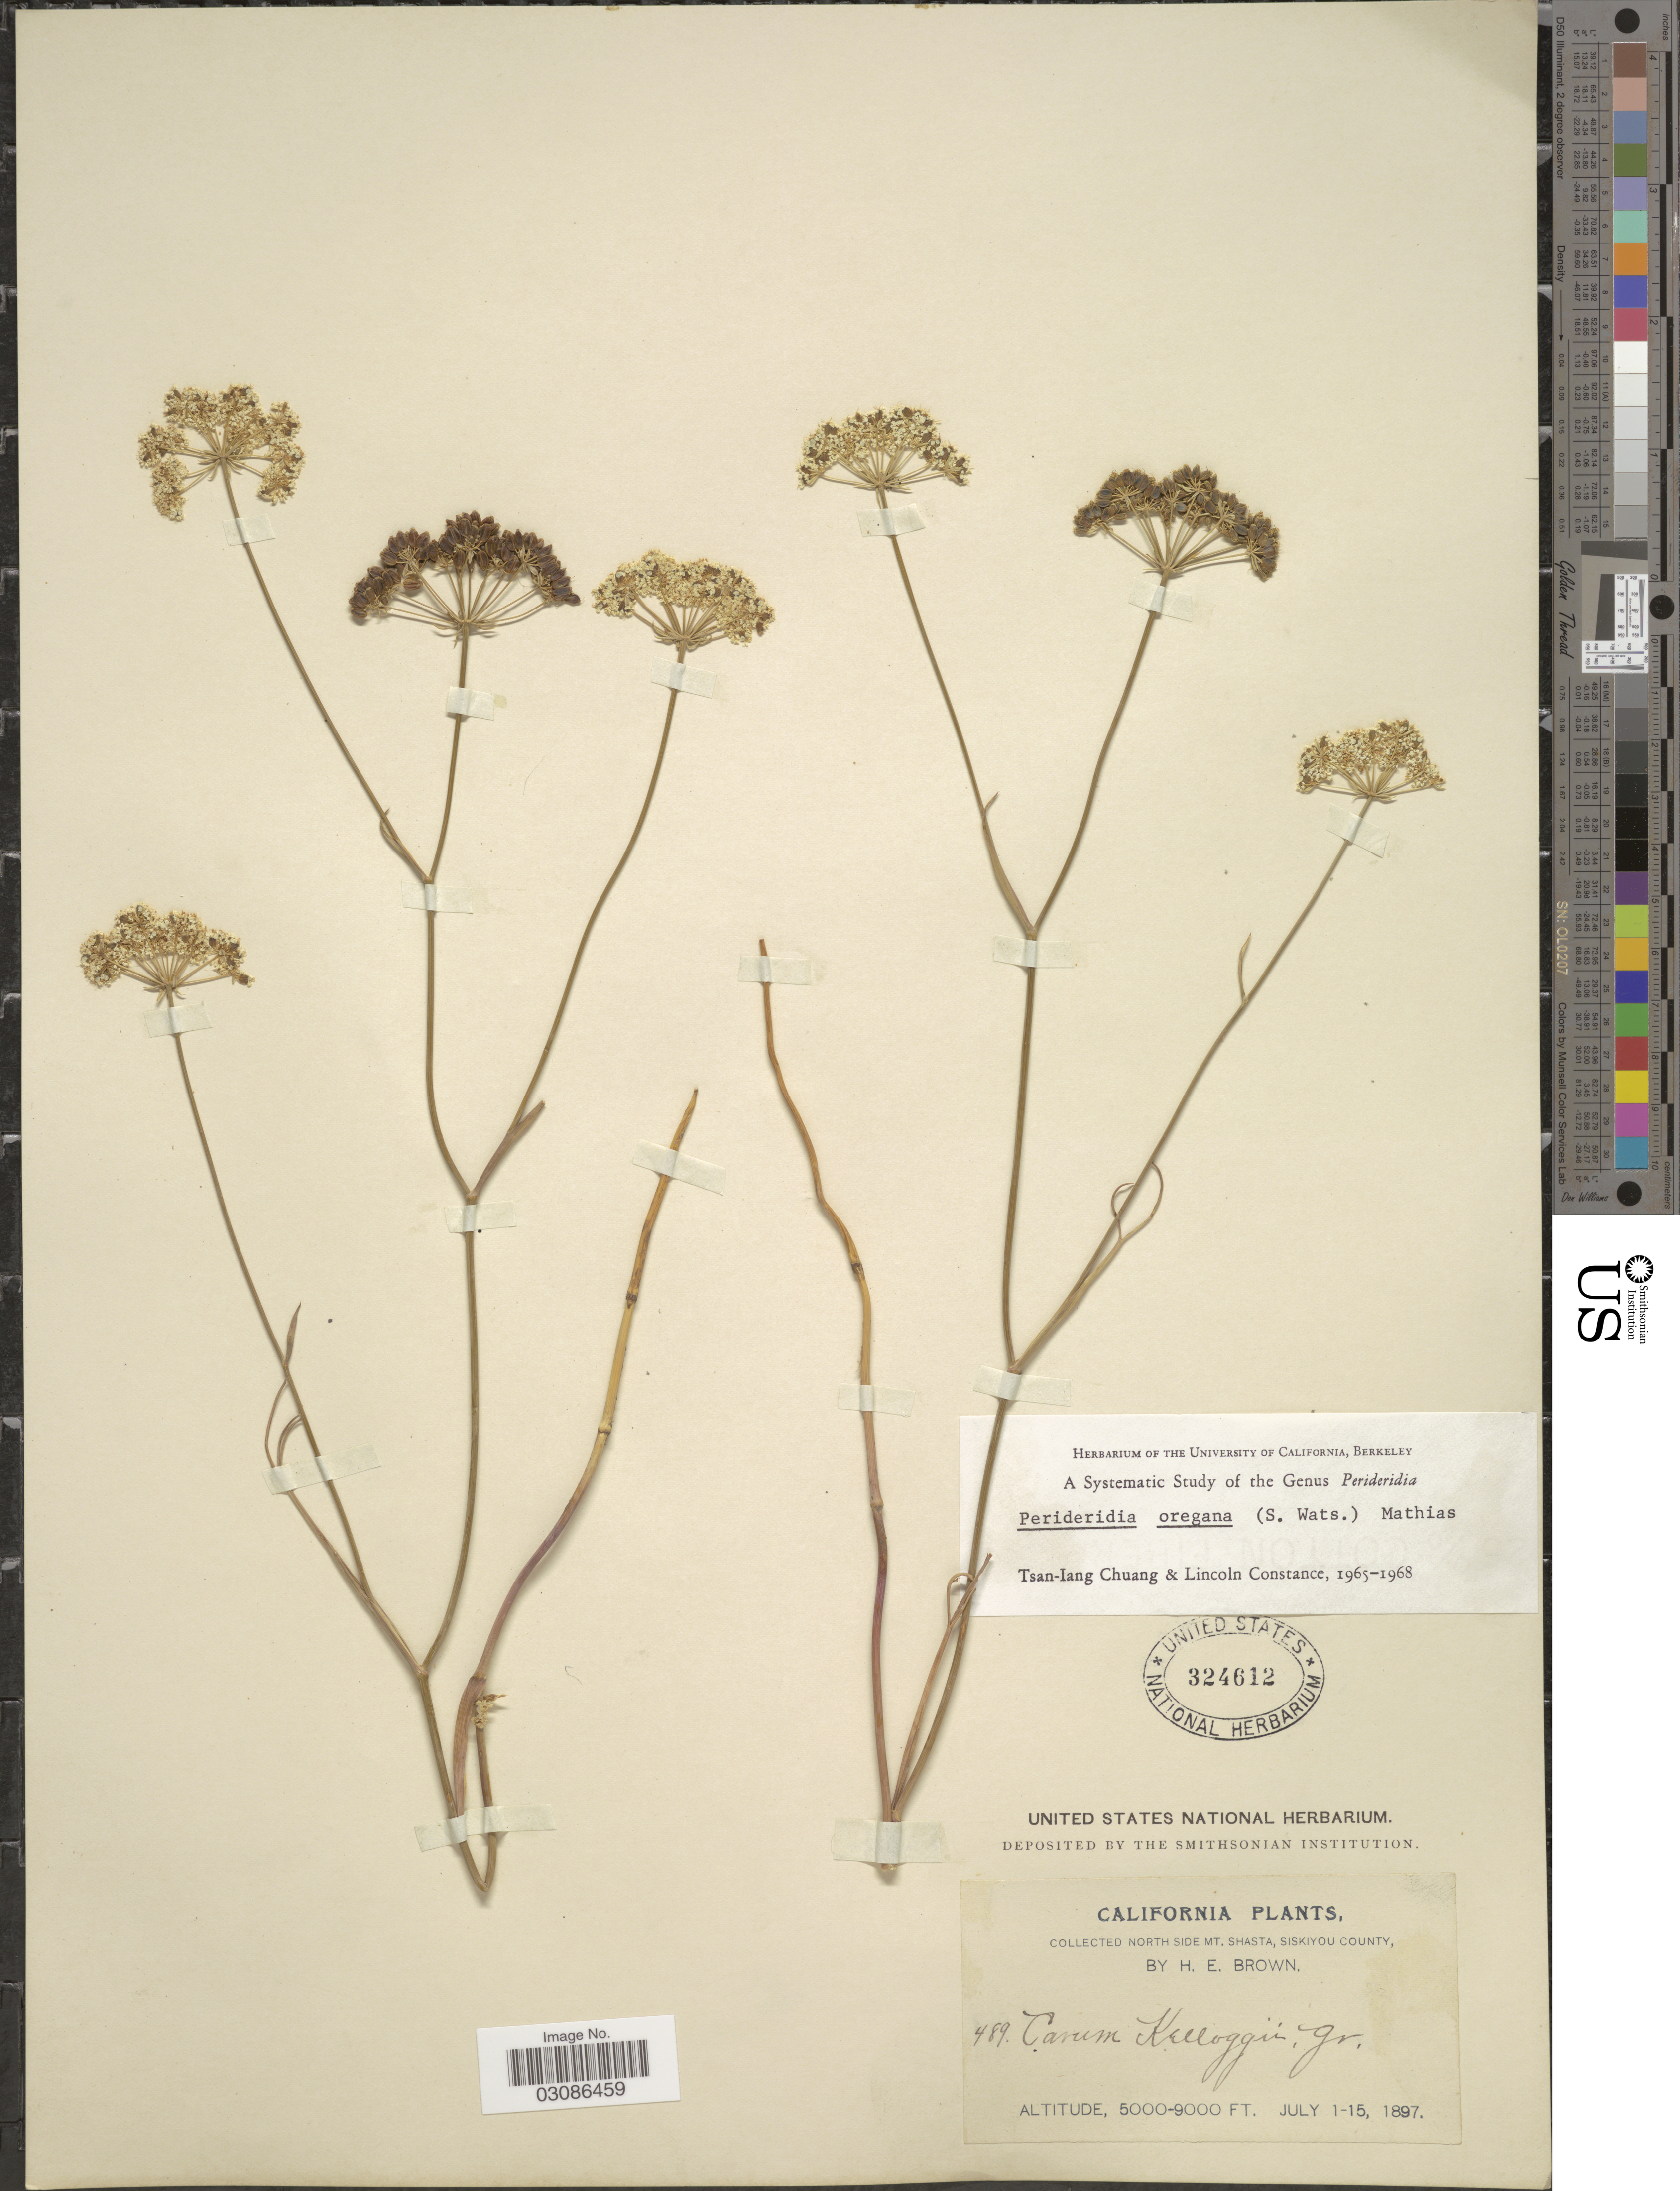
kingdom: Plantae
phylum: Tracheophyta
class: Magnoliopsida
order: Apiales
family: Apiaceae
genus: Perideridia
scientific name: Perideridia oregana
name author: (S. Watson) Mathias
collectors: H. E. Brown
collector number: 489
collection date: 1897-07-01/1897-07-15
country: United States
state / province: California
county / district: Siskiyou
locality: North Side Mt. Shasta, Siskiyou County.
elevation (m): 1524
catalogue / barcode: US 324612